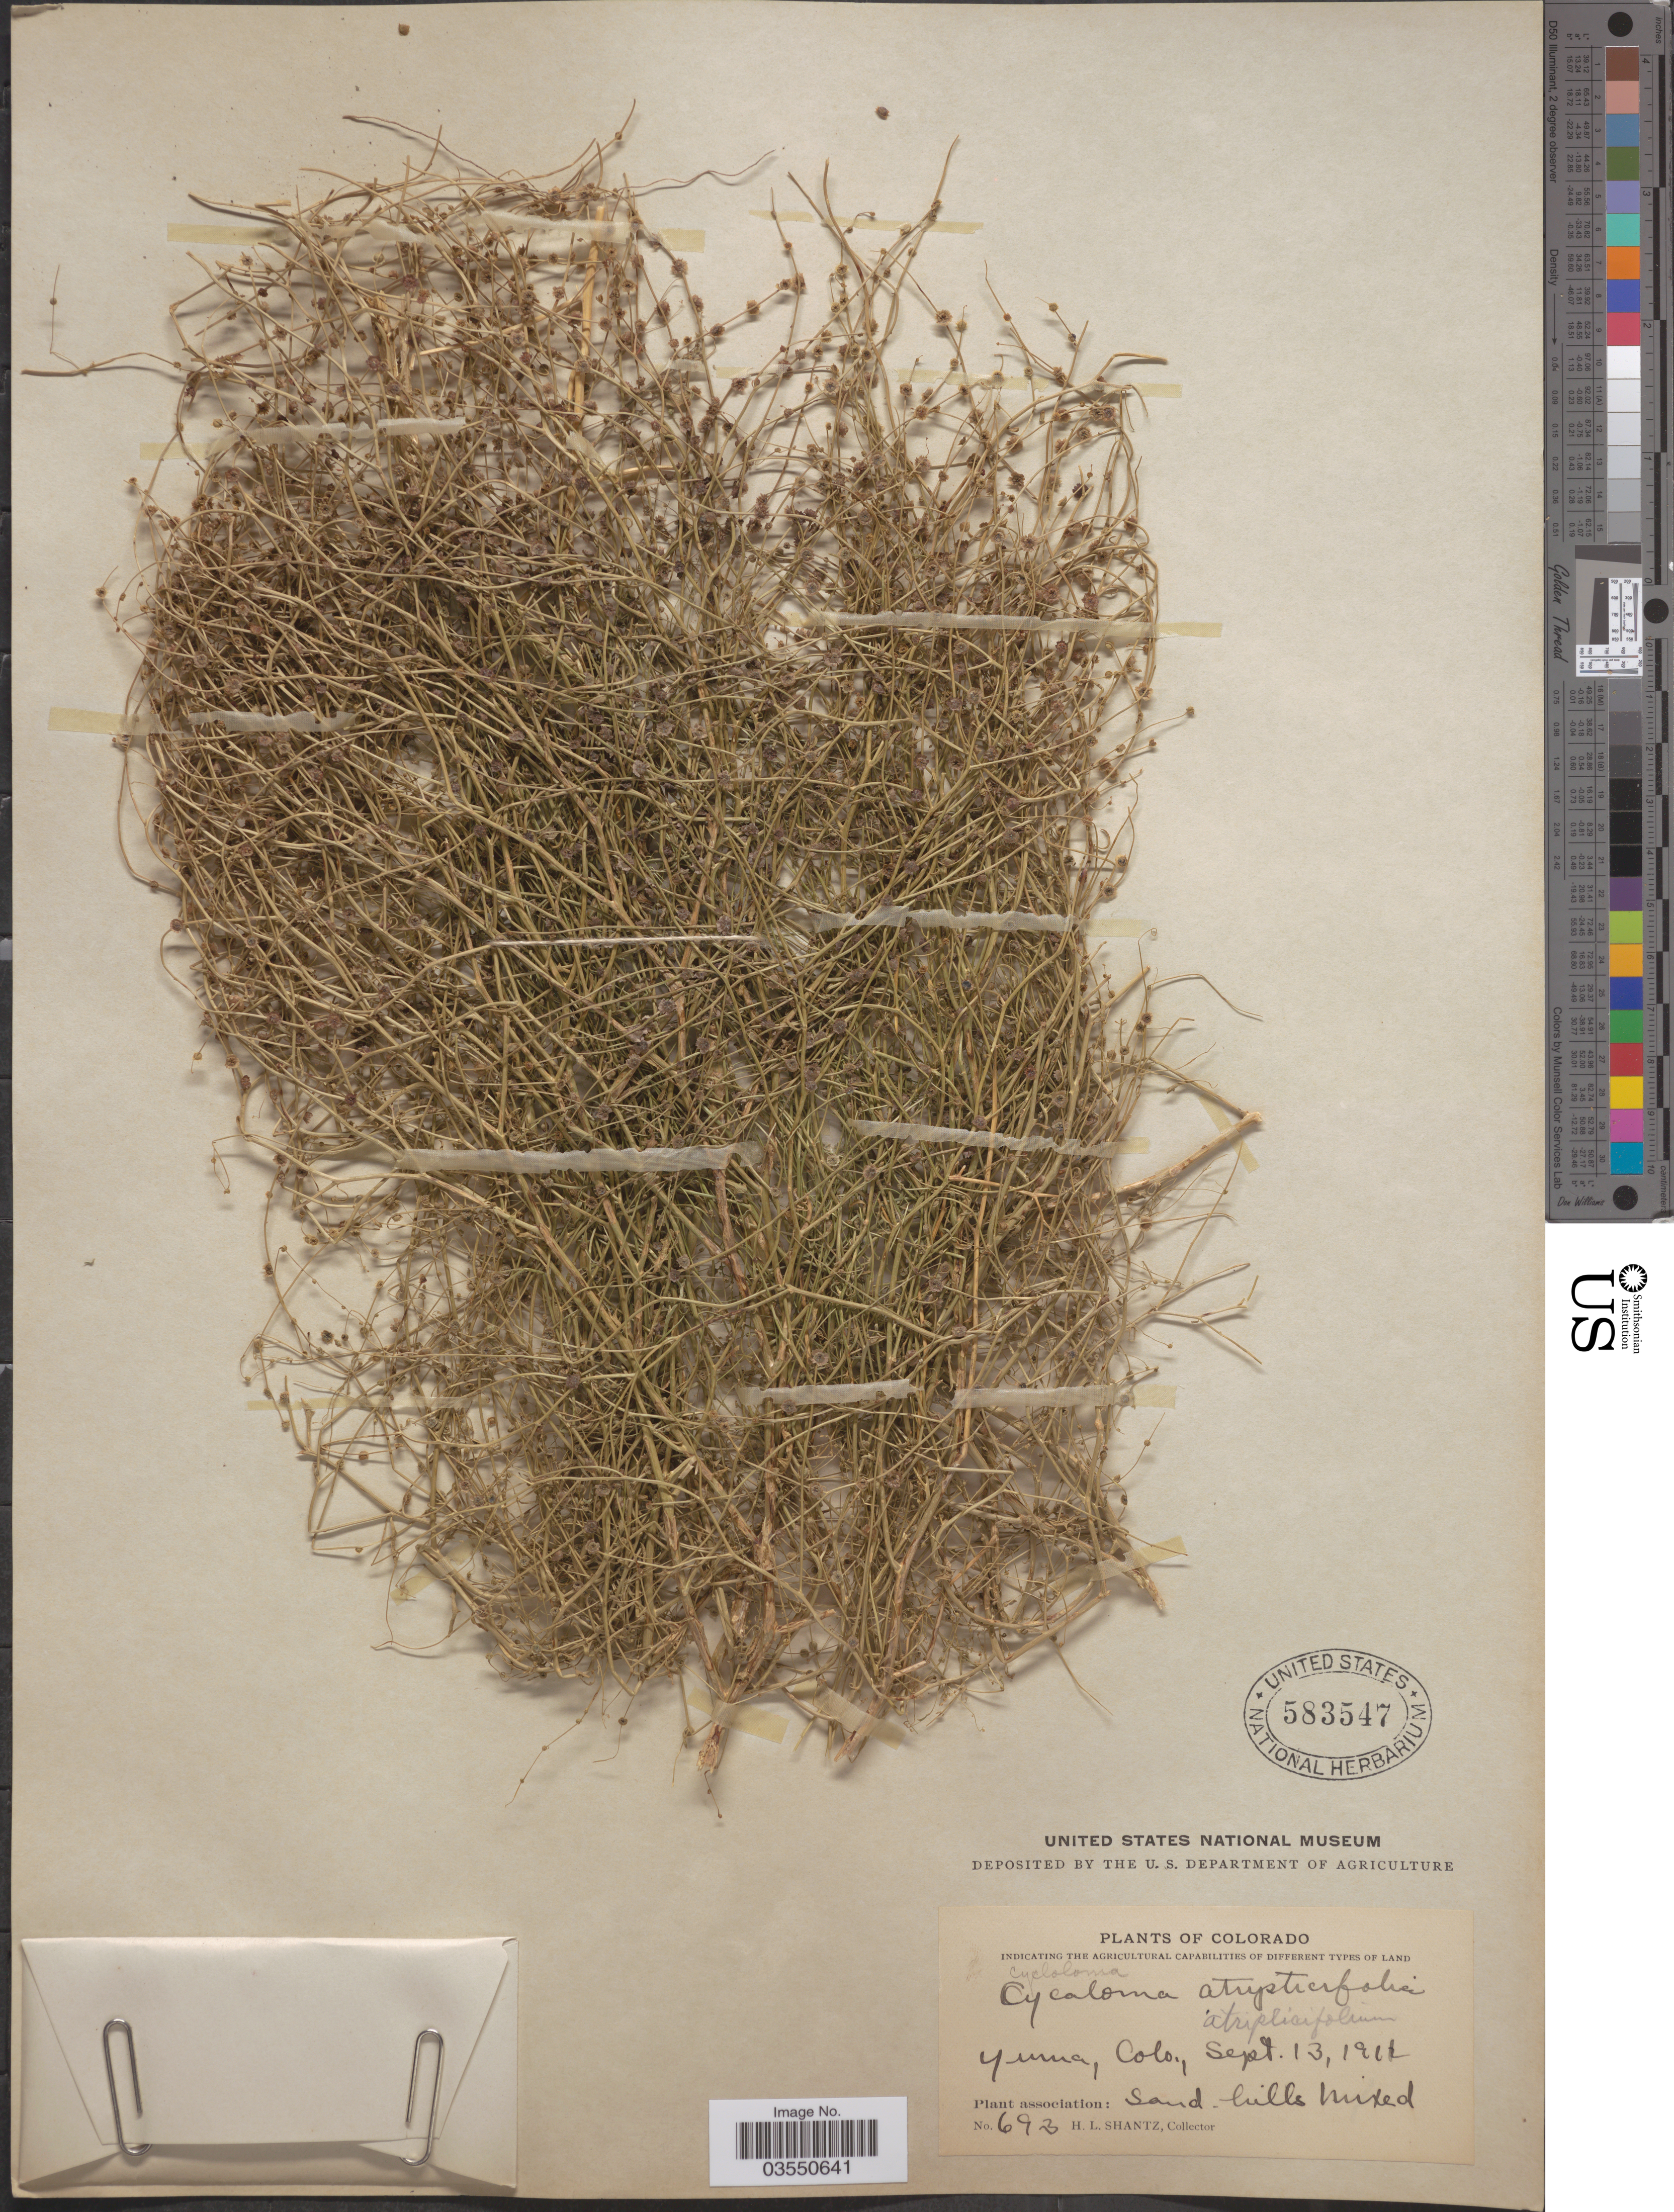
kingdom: Plantae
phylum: Tracheophyta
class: Magnoliopsida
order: Caryophyllales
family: Amaranthaceae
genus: Dysphania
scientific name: Dysphania atriplicifolia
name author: (Spreng.) G. Kadereit et al.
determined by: U.S. National Herbarium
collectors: H. Shantz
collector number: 693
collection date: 1911-09-13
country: United States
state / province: Colorado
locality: Yuma.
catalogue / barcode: US 583547